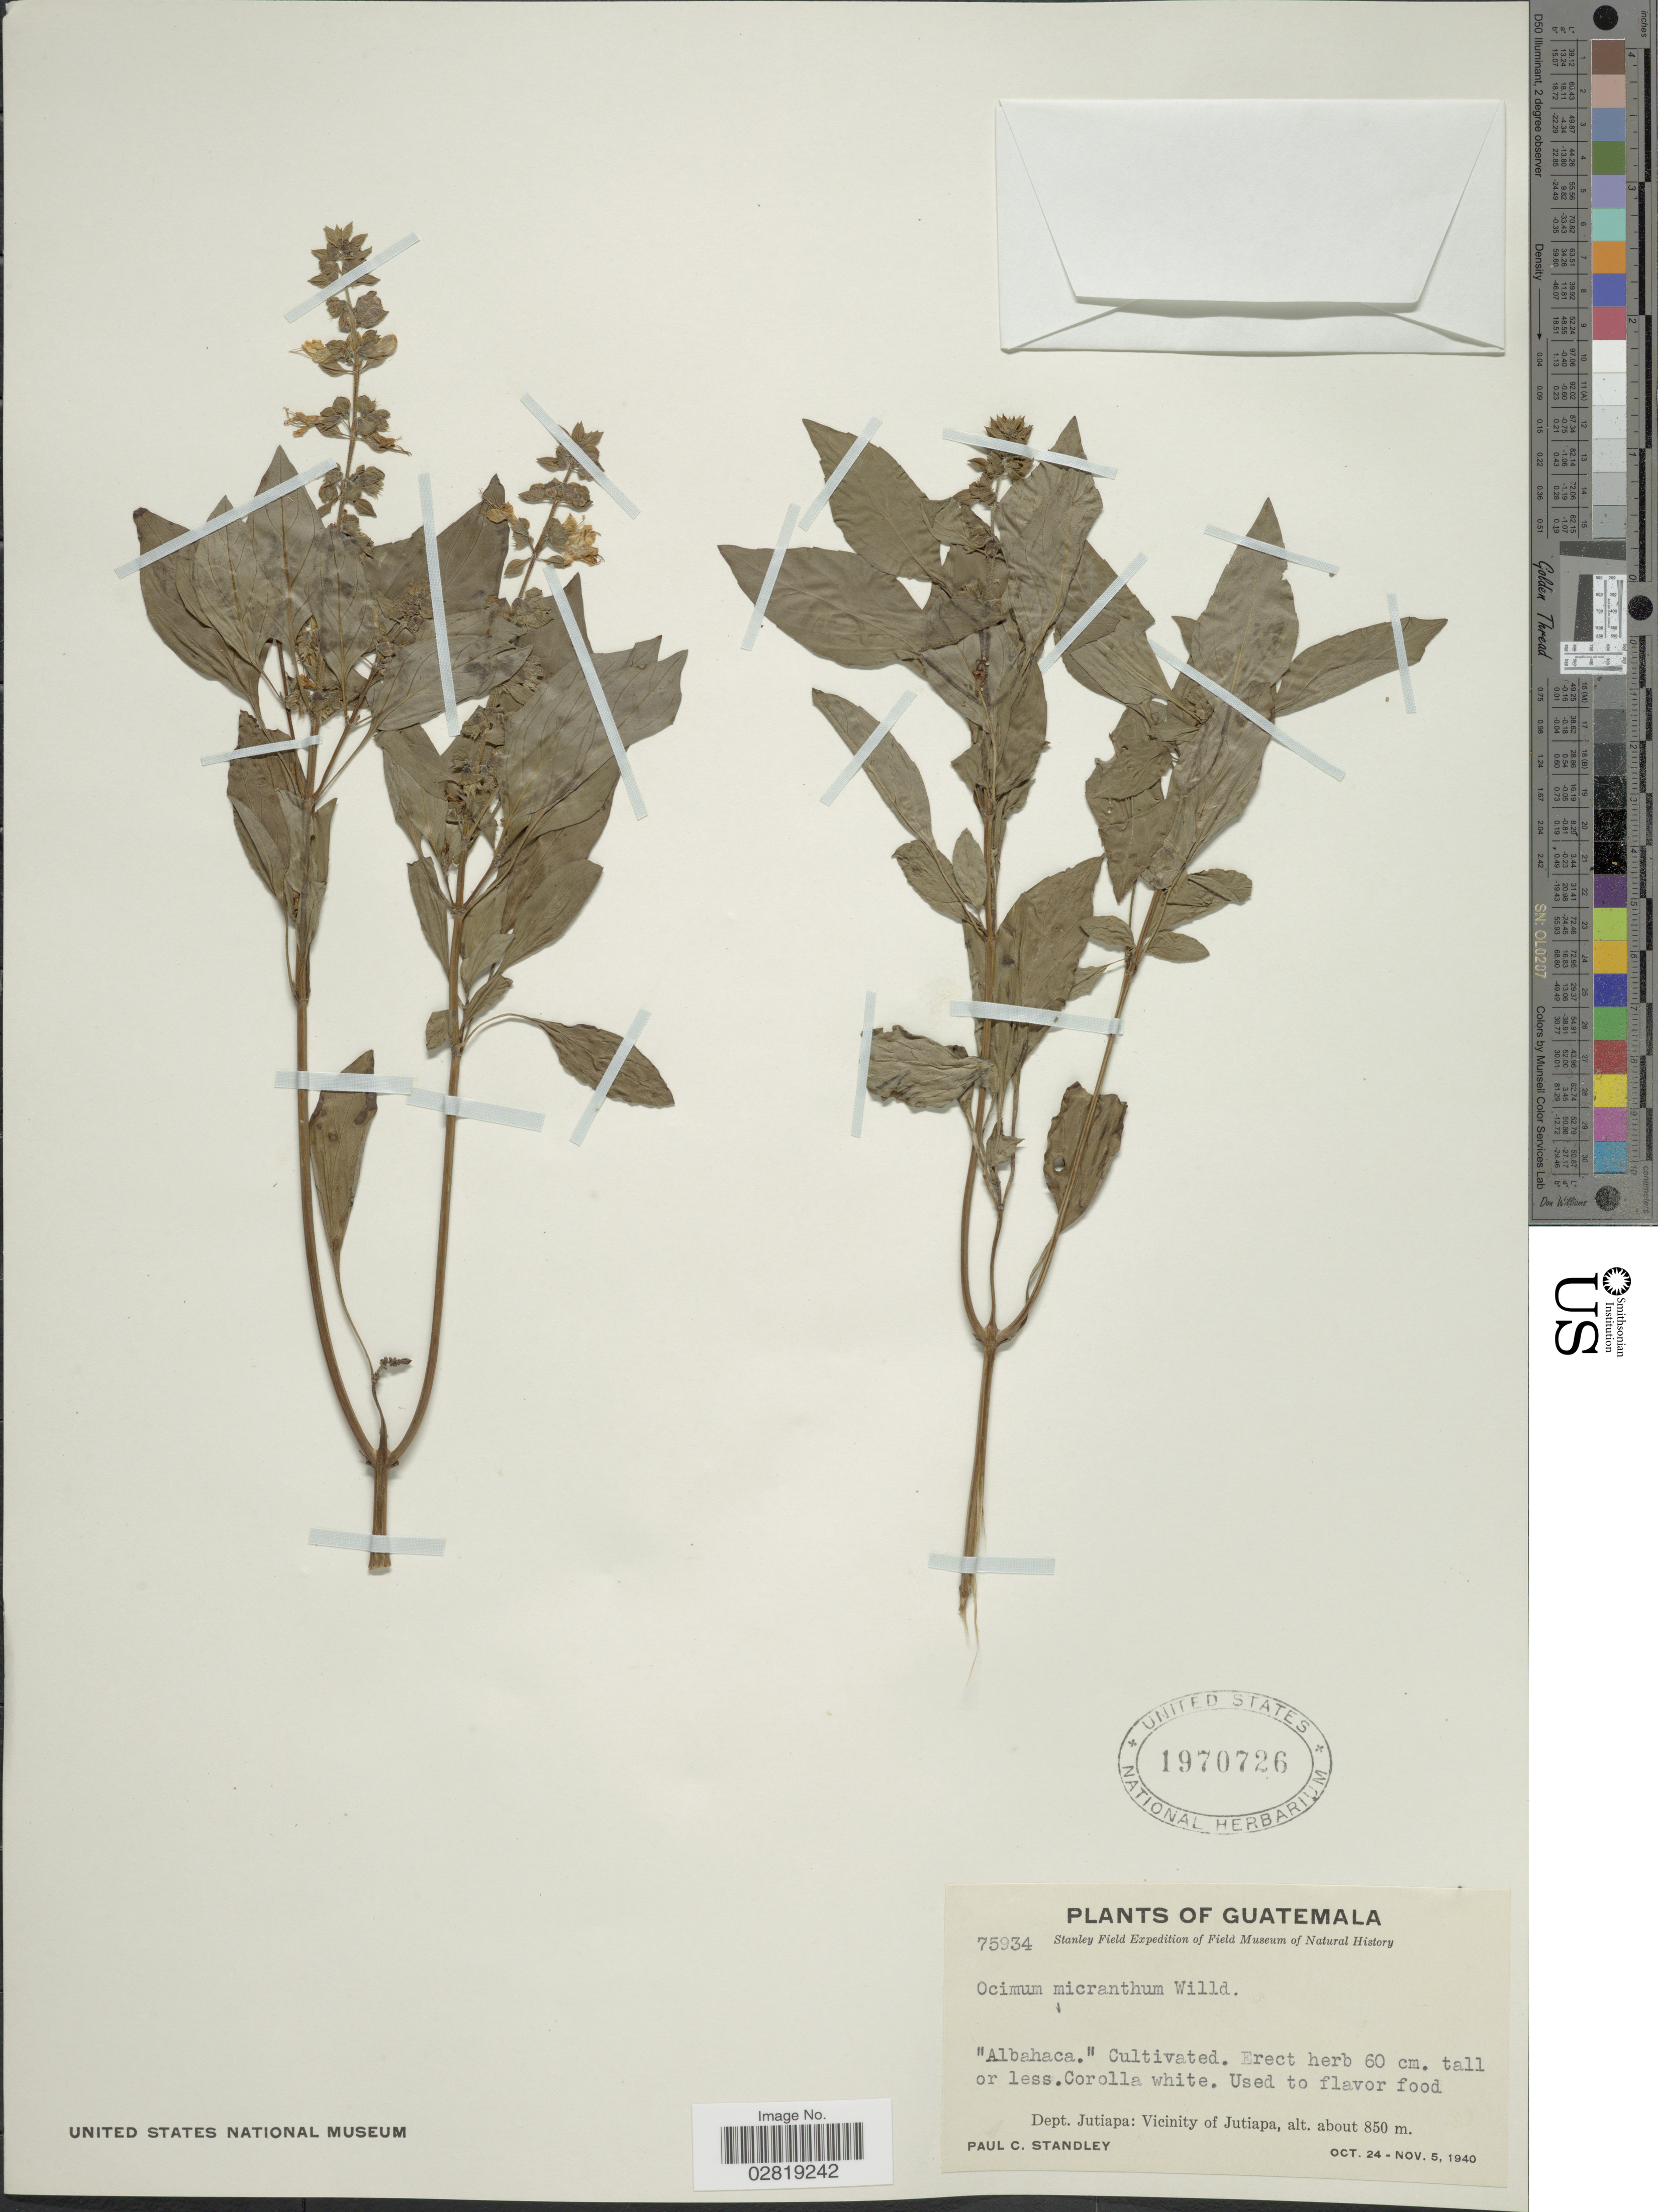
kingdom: Plantae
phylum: Tracheophyta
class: Magnoliopsida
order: Lamiales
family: Lamiaceae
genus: Ocimum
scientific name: Ocimum campechianum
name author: Mill.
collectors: P. C. Standley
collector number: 75934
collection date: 1940-10-24/1940-11-05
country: Guatemala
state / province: Jutiapa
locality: Dept. Jutiapa: Vicinity of Jutiapa.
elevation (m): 850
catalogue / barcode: US 1970726